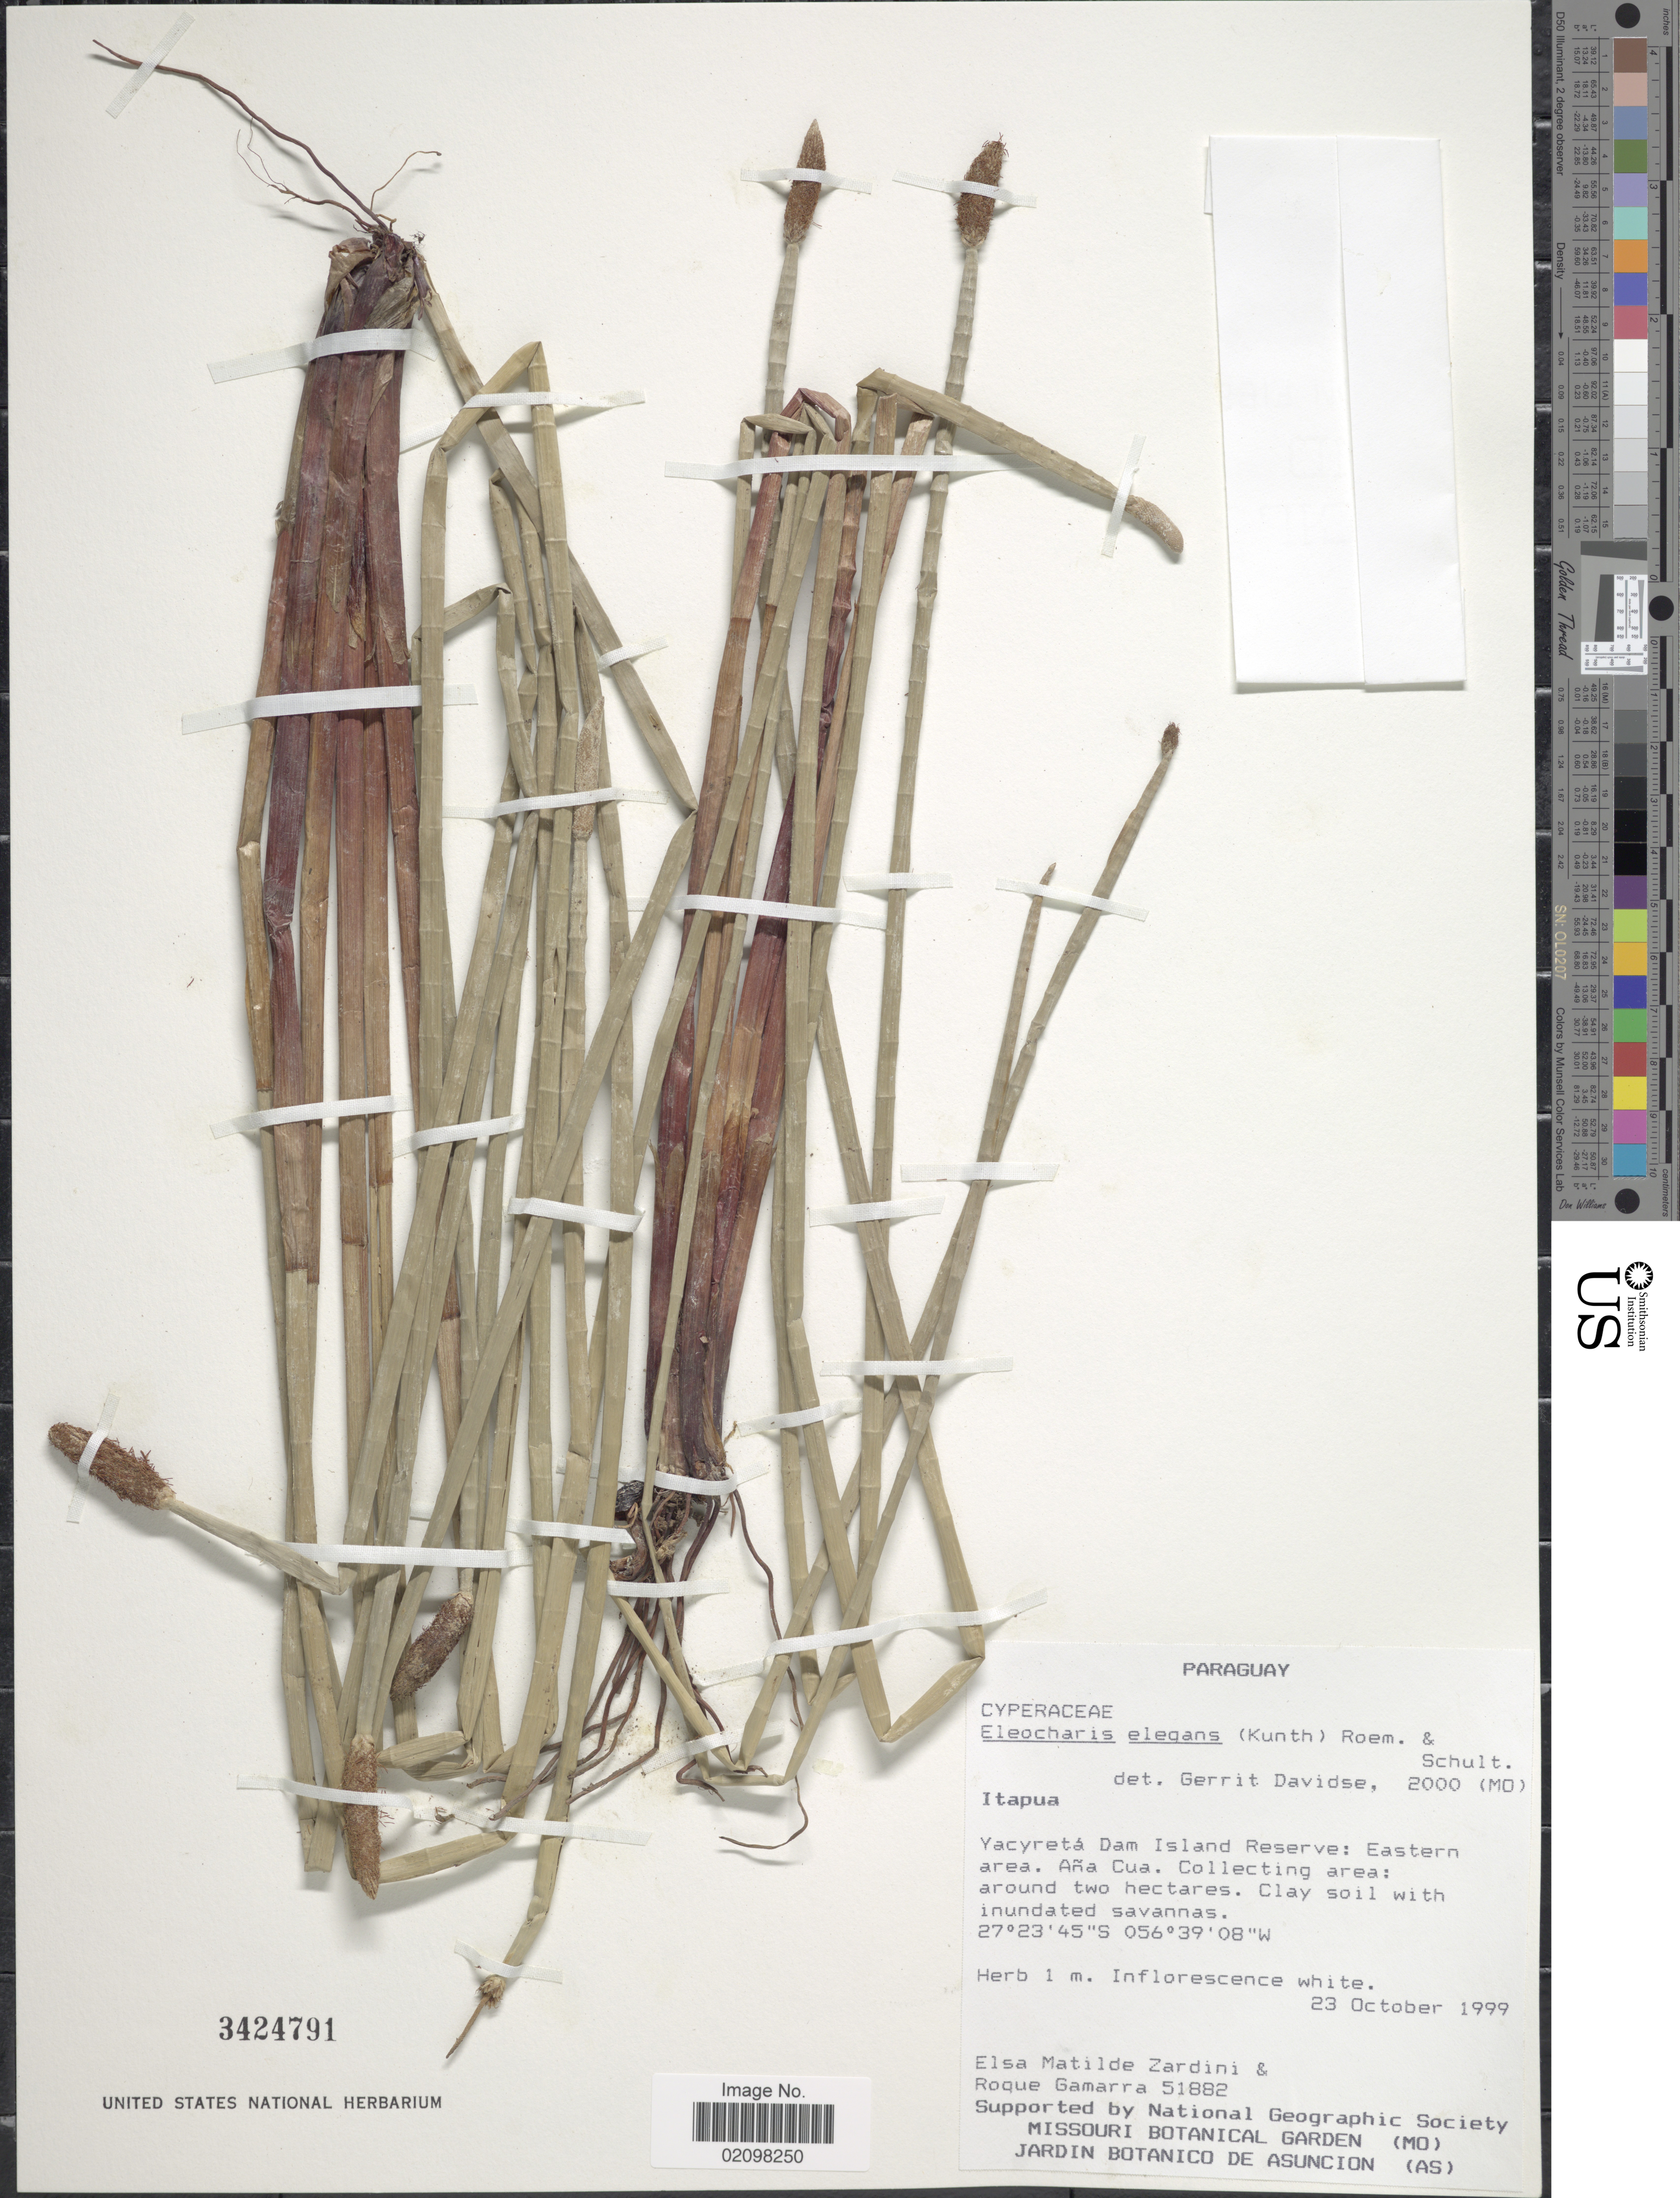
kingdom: Plantae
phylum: Tracheophyta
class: Liliopsida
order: Poales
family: Cyperaceae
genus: Eleocharis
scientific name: Eleocharis elegans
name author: (Kunth) Roem. & Schult.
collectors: E. M. Zardini & R. Gamarra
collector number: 51882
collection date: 1999-10-23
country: Paraguay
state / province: Itapua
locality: Yacyretá Dam Island Reserve: Eastern area. Aña Cua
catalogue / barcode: US 3424791